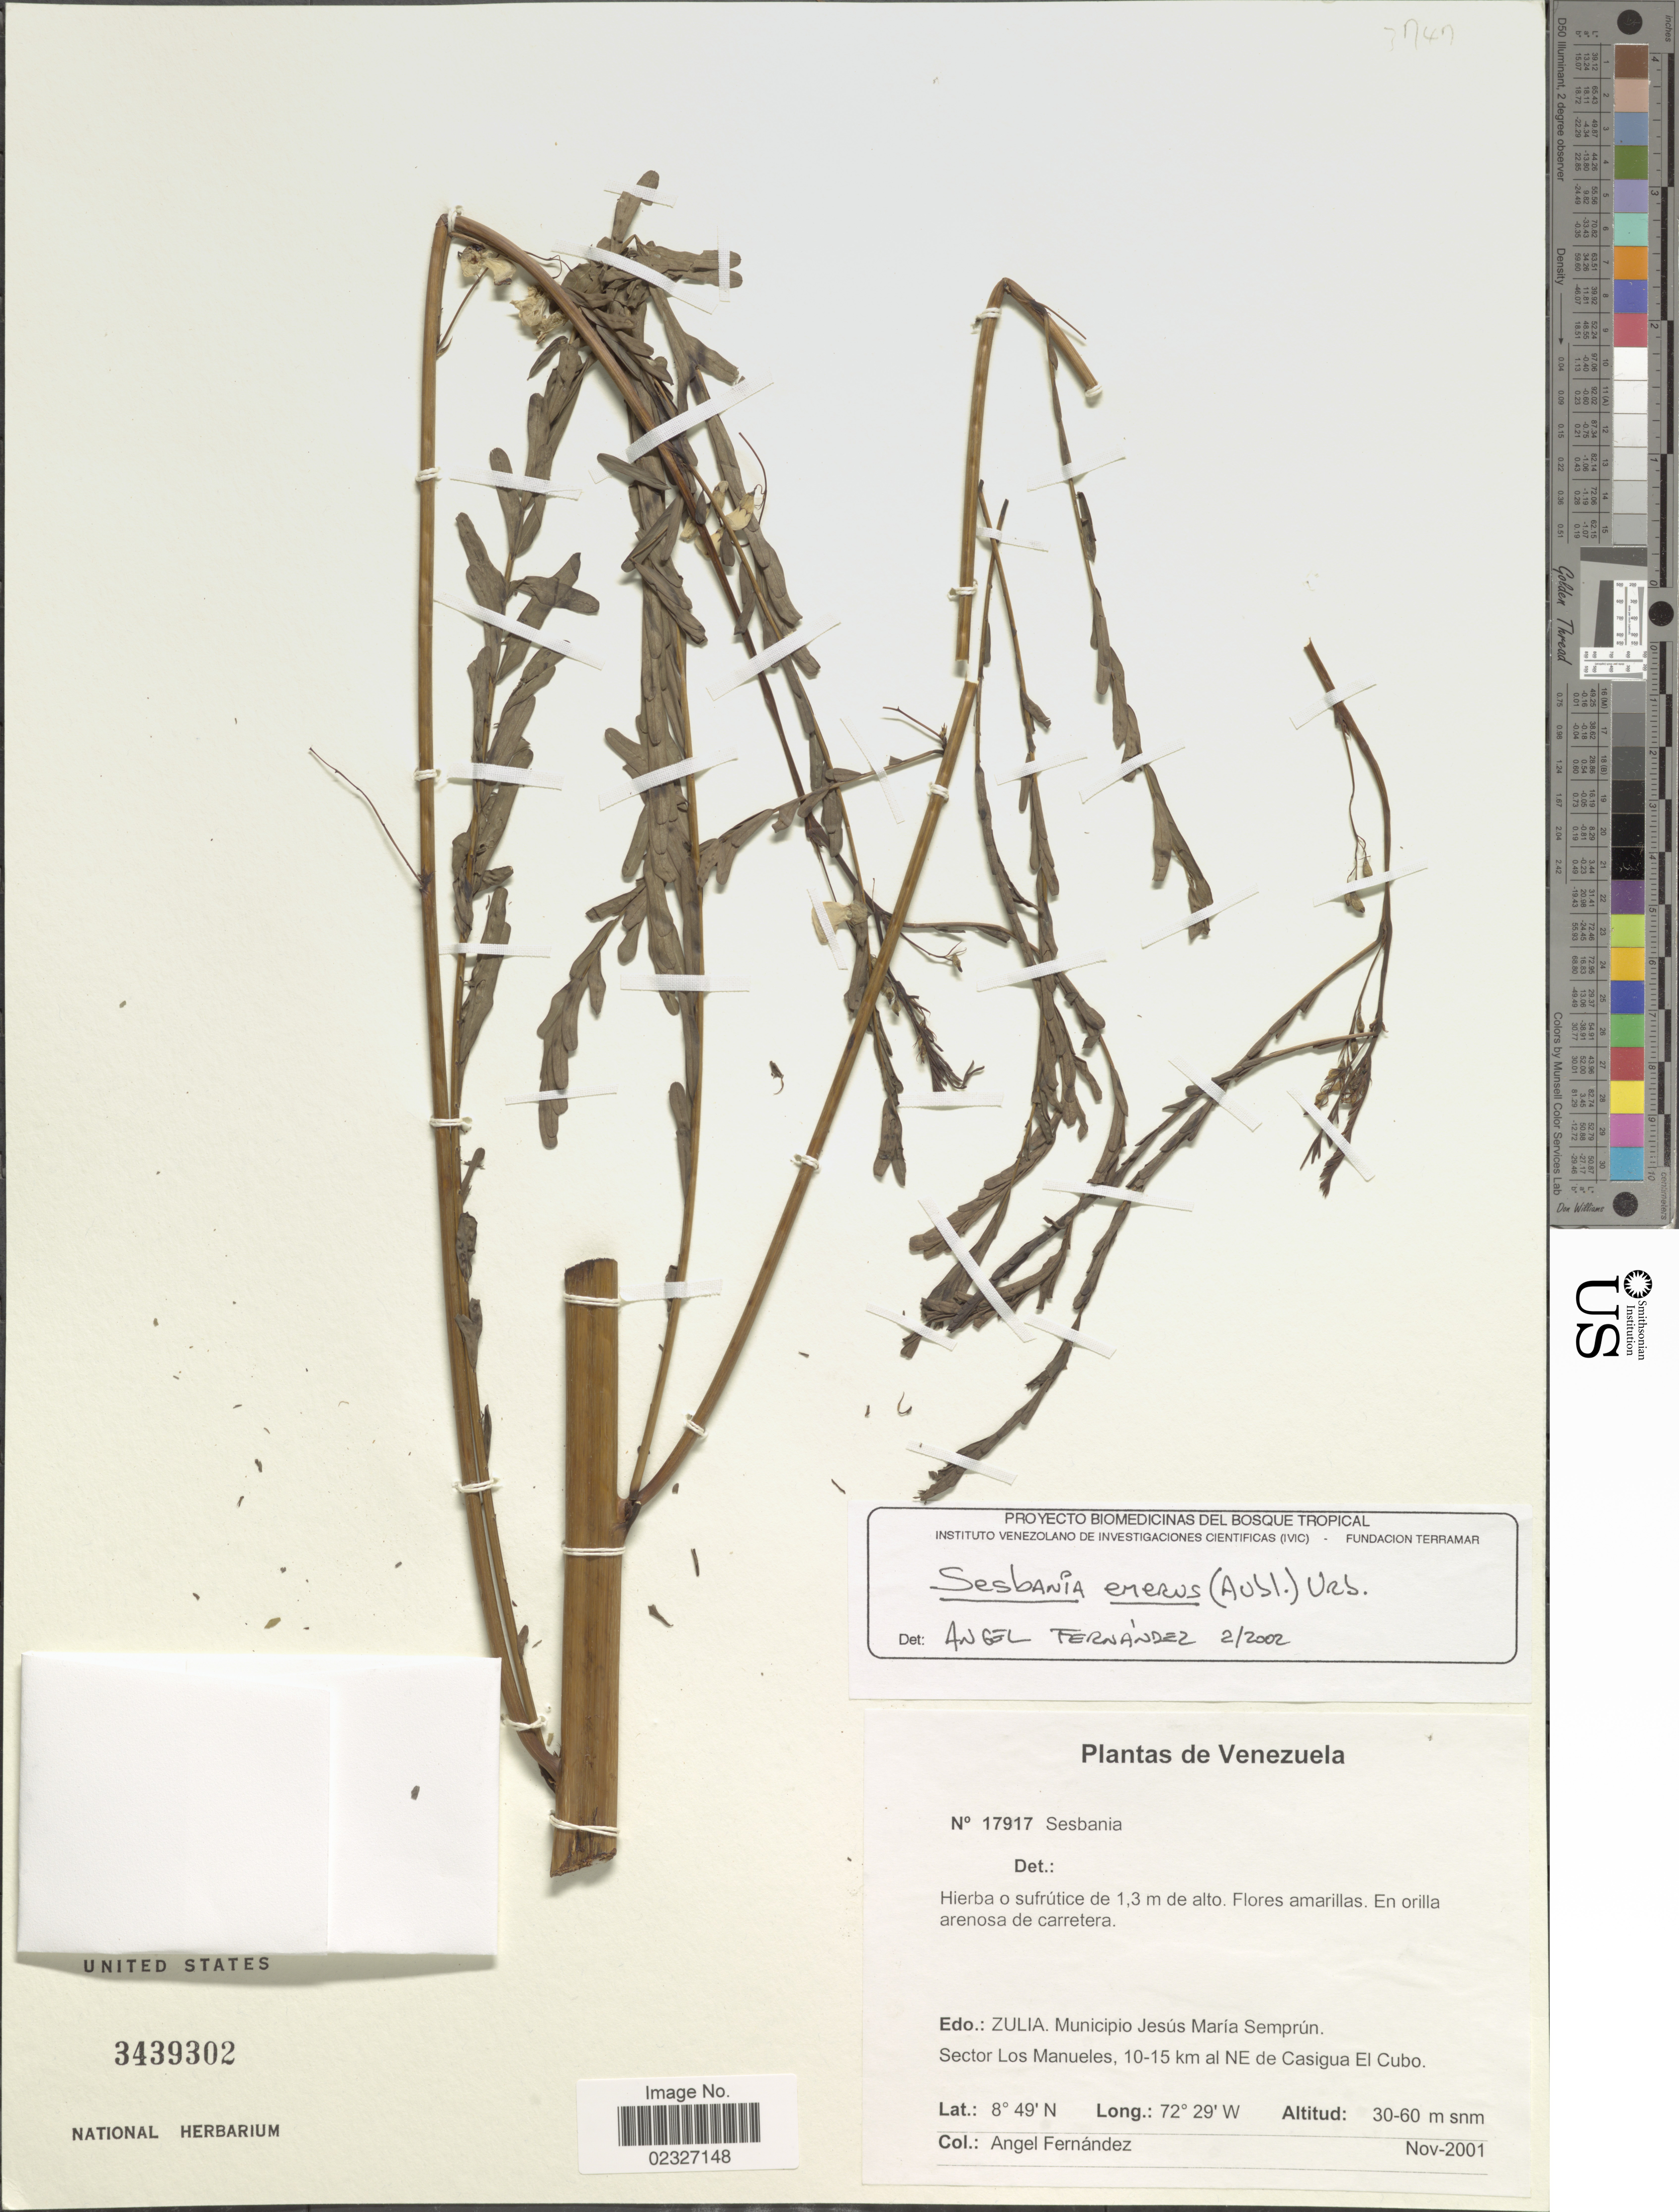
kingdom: Plantae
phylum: Tracheophyta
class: Magnoliopsida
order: Fabales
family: Fabaceae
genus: Sesbania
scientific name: Sesbania emerus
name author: (Aubl.) Urb.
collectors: Á. Fernández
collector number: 17917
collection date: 2001-11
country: Venezuela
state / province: Zulia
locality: Municipio Jesús Maria Semprún. Sevtor Los Manueles, 10-15 km al NE de Casigua El Cubo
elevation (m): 30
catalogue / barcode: US 3439302